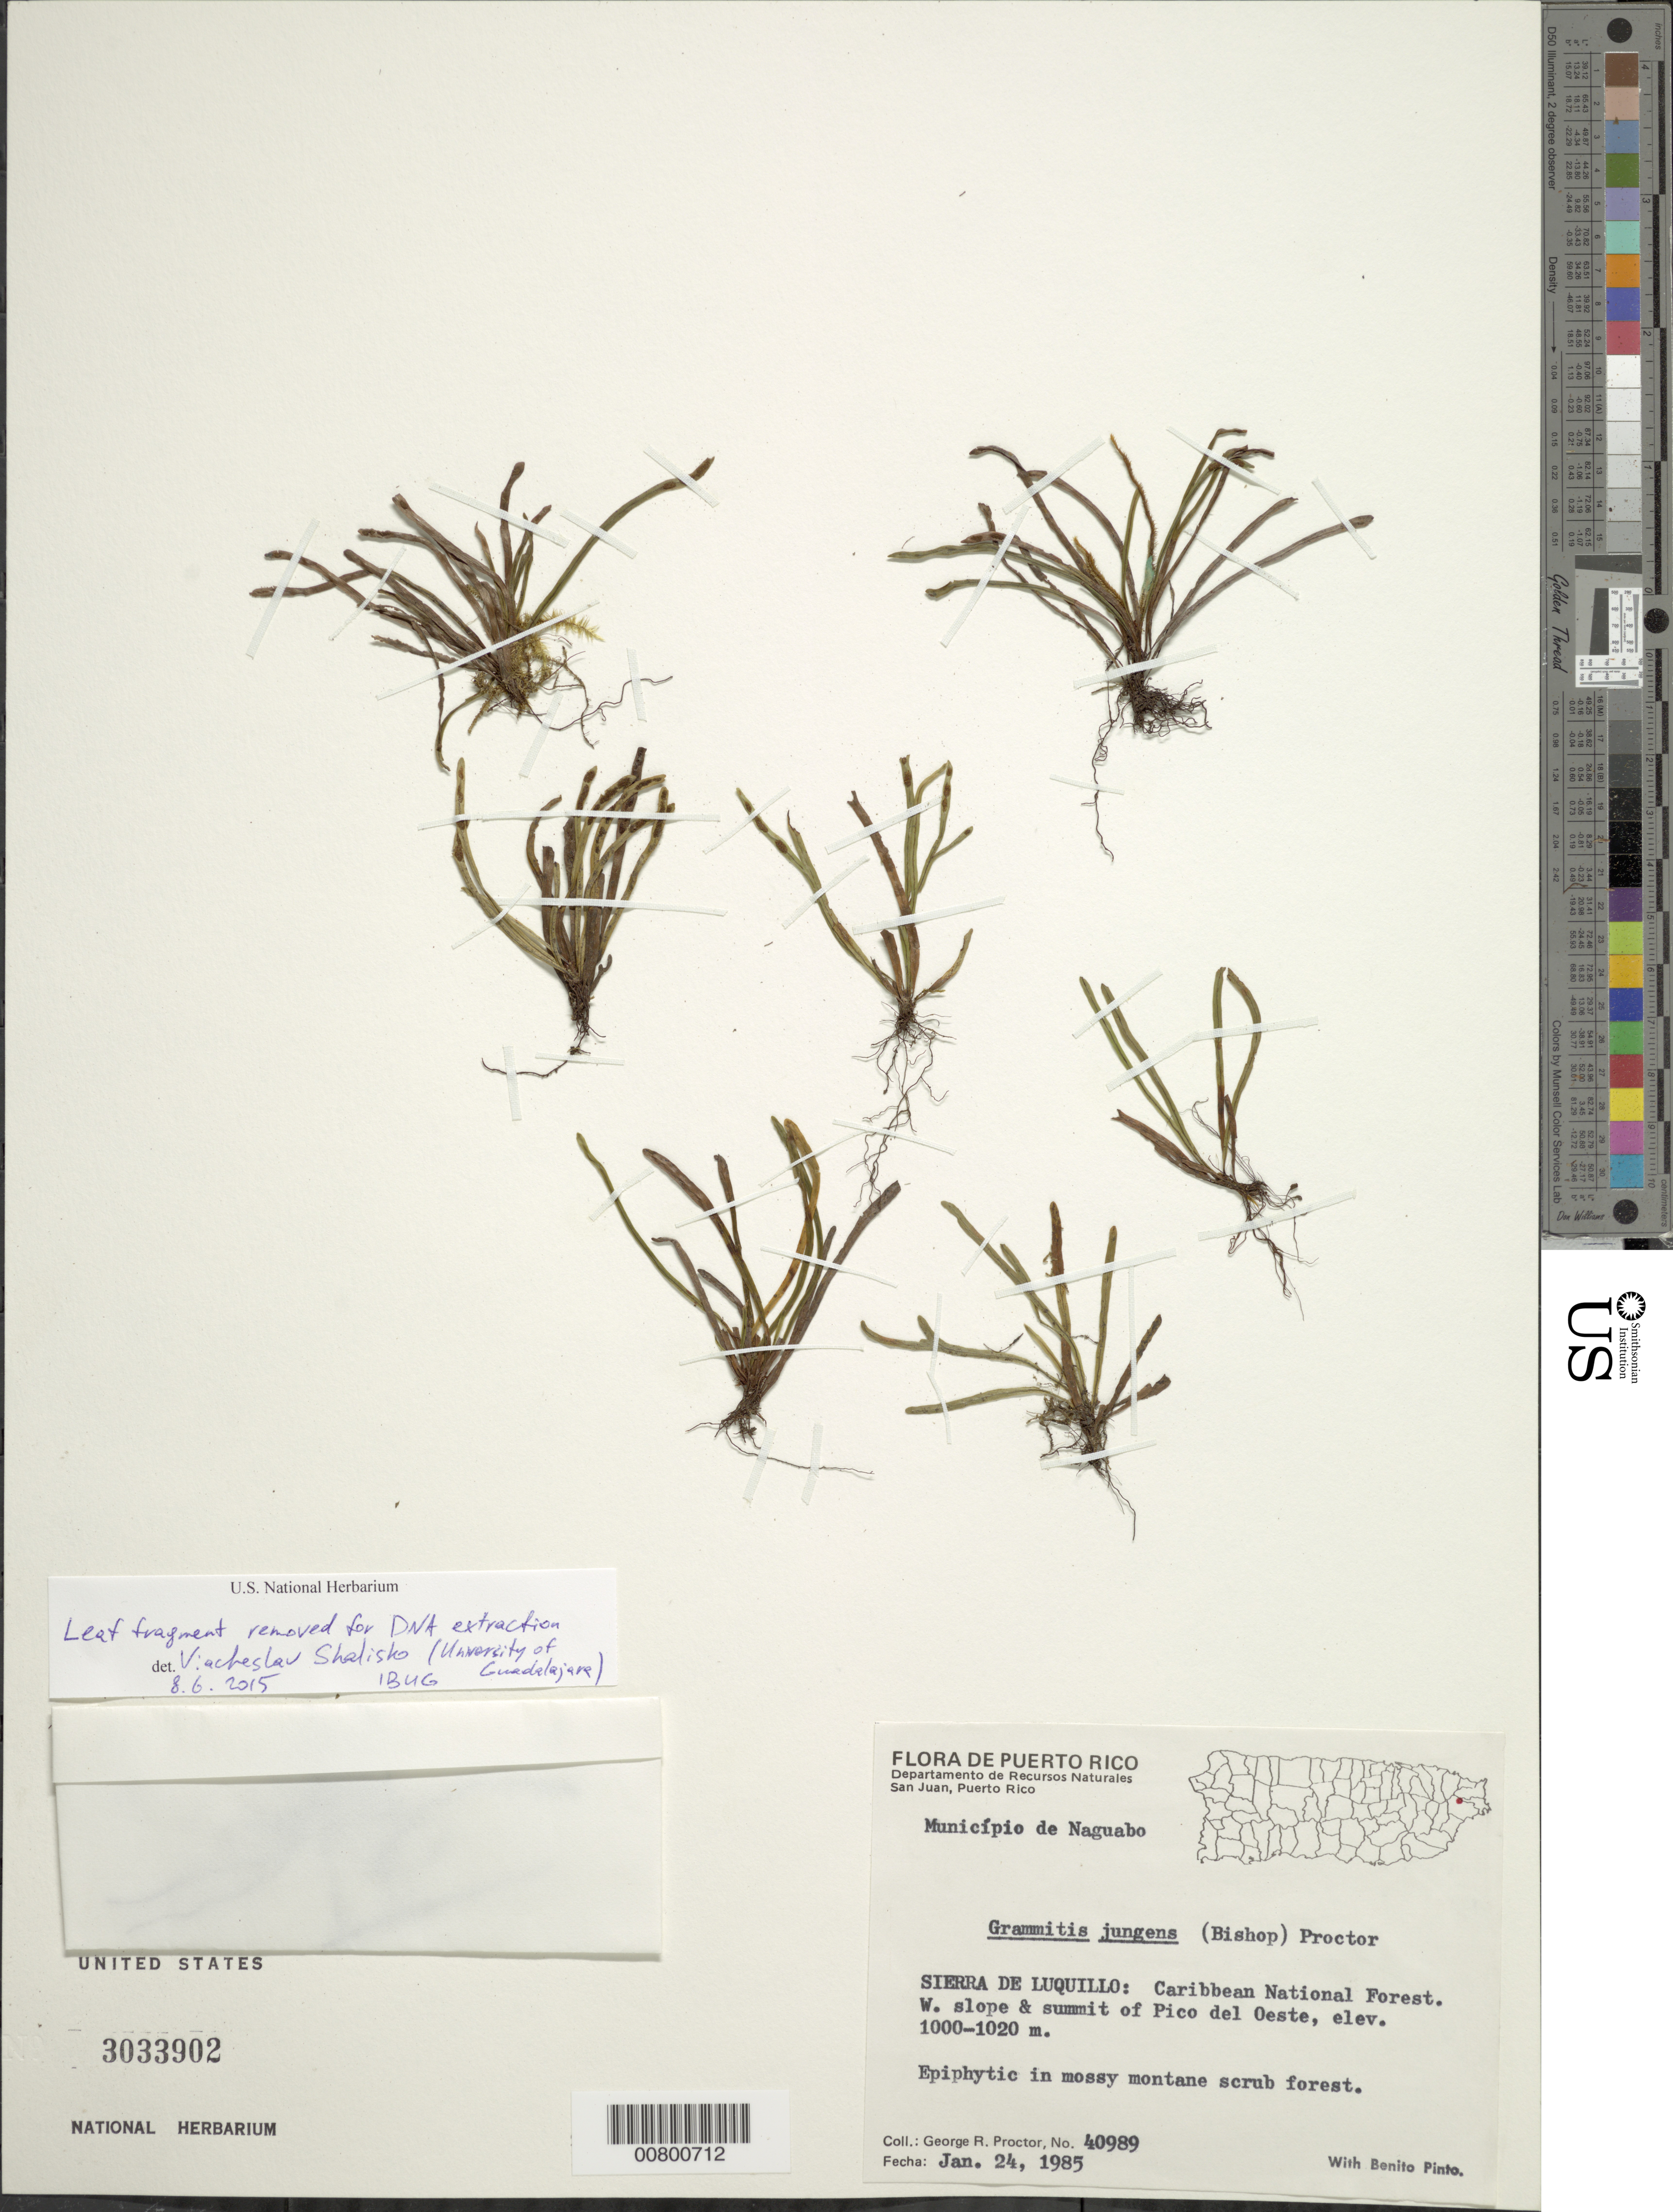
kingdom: Plantae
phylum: Tracheophyta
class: Polypodiopsida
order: Polypodiales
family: Polypodiaceae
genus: Cochlidium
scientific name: Cochlidium jungens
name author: L.E. Bishop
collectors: G. R. Proctor & B. Pinto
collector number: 40989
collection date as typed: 24 Jan 1985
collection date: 1985-01-24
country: Puerto Rico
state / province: Luquillo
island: Puerto Rico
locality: Mun. Naguabo, Sierra de Luquillo, Caribbean national Forest, W slope and summit of Pico del Oest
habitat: Mossy montane scrub forest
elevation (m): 1000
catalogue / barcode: US 3033902